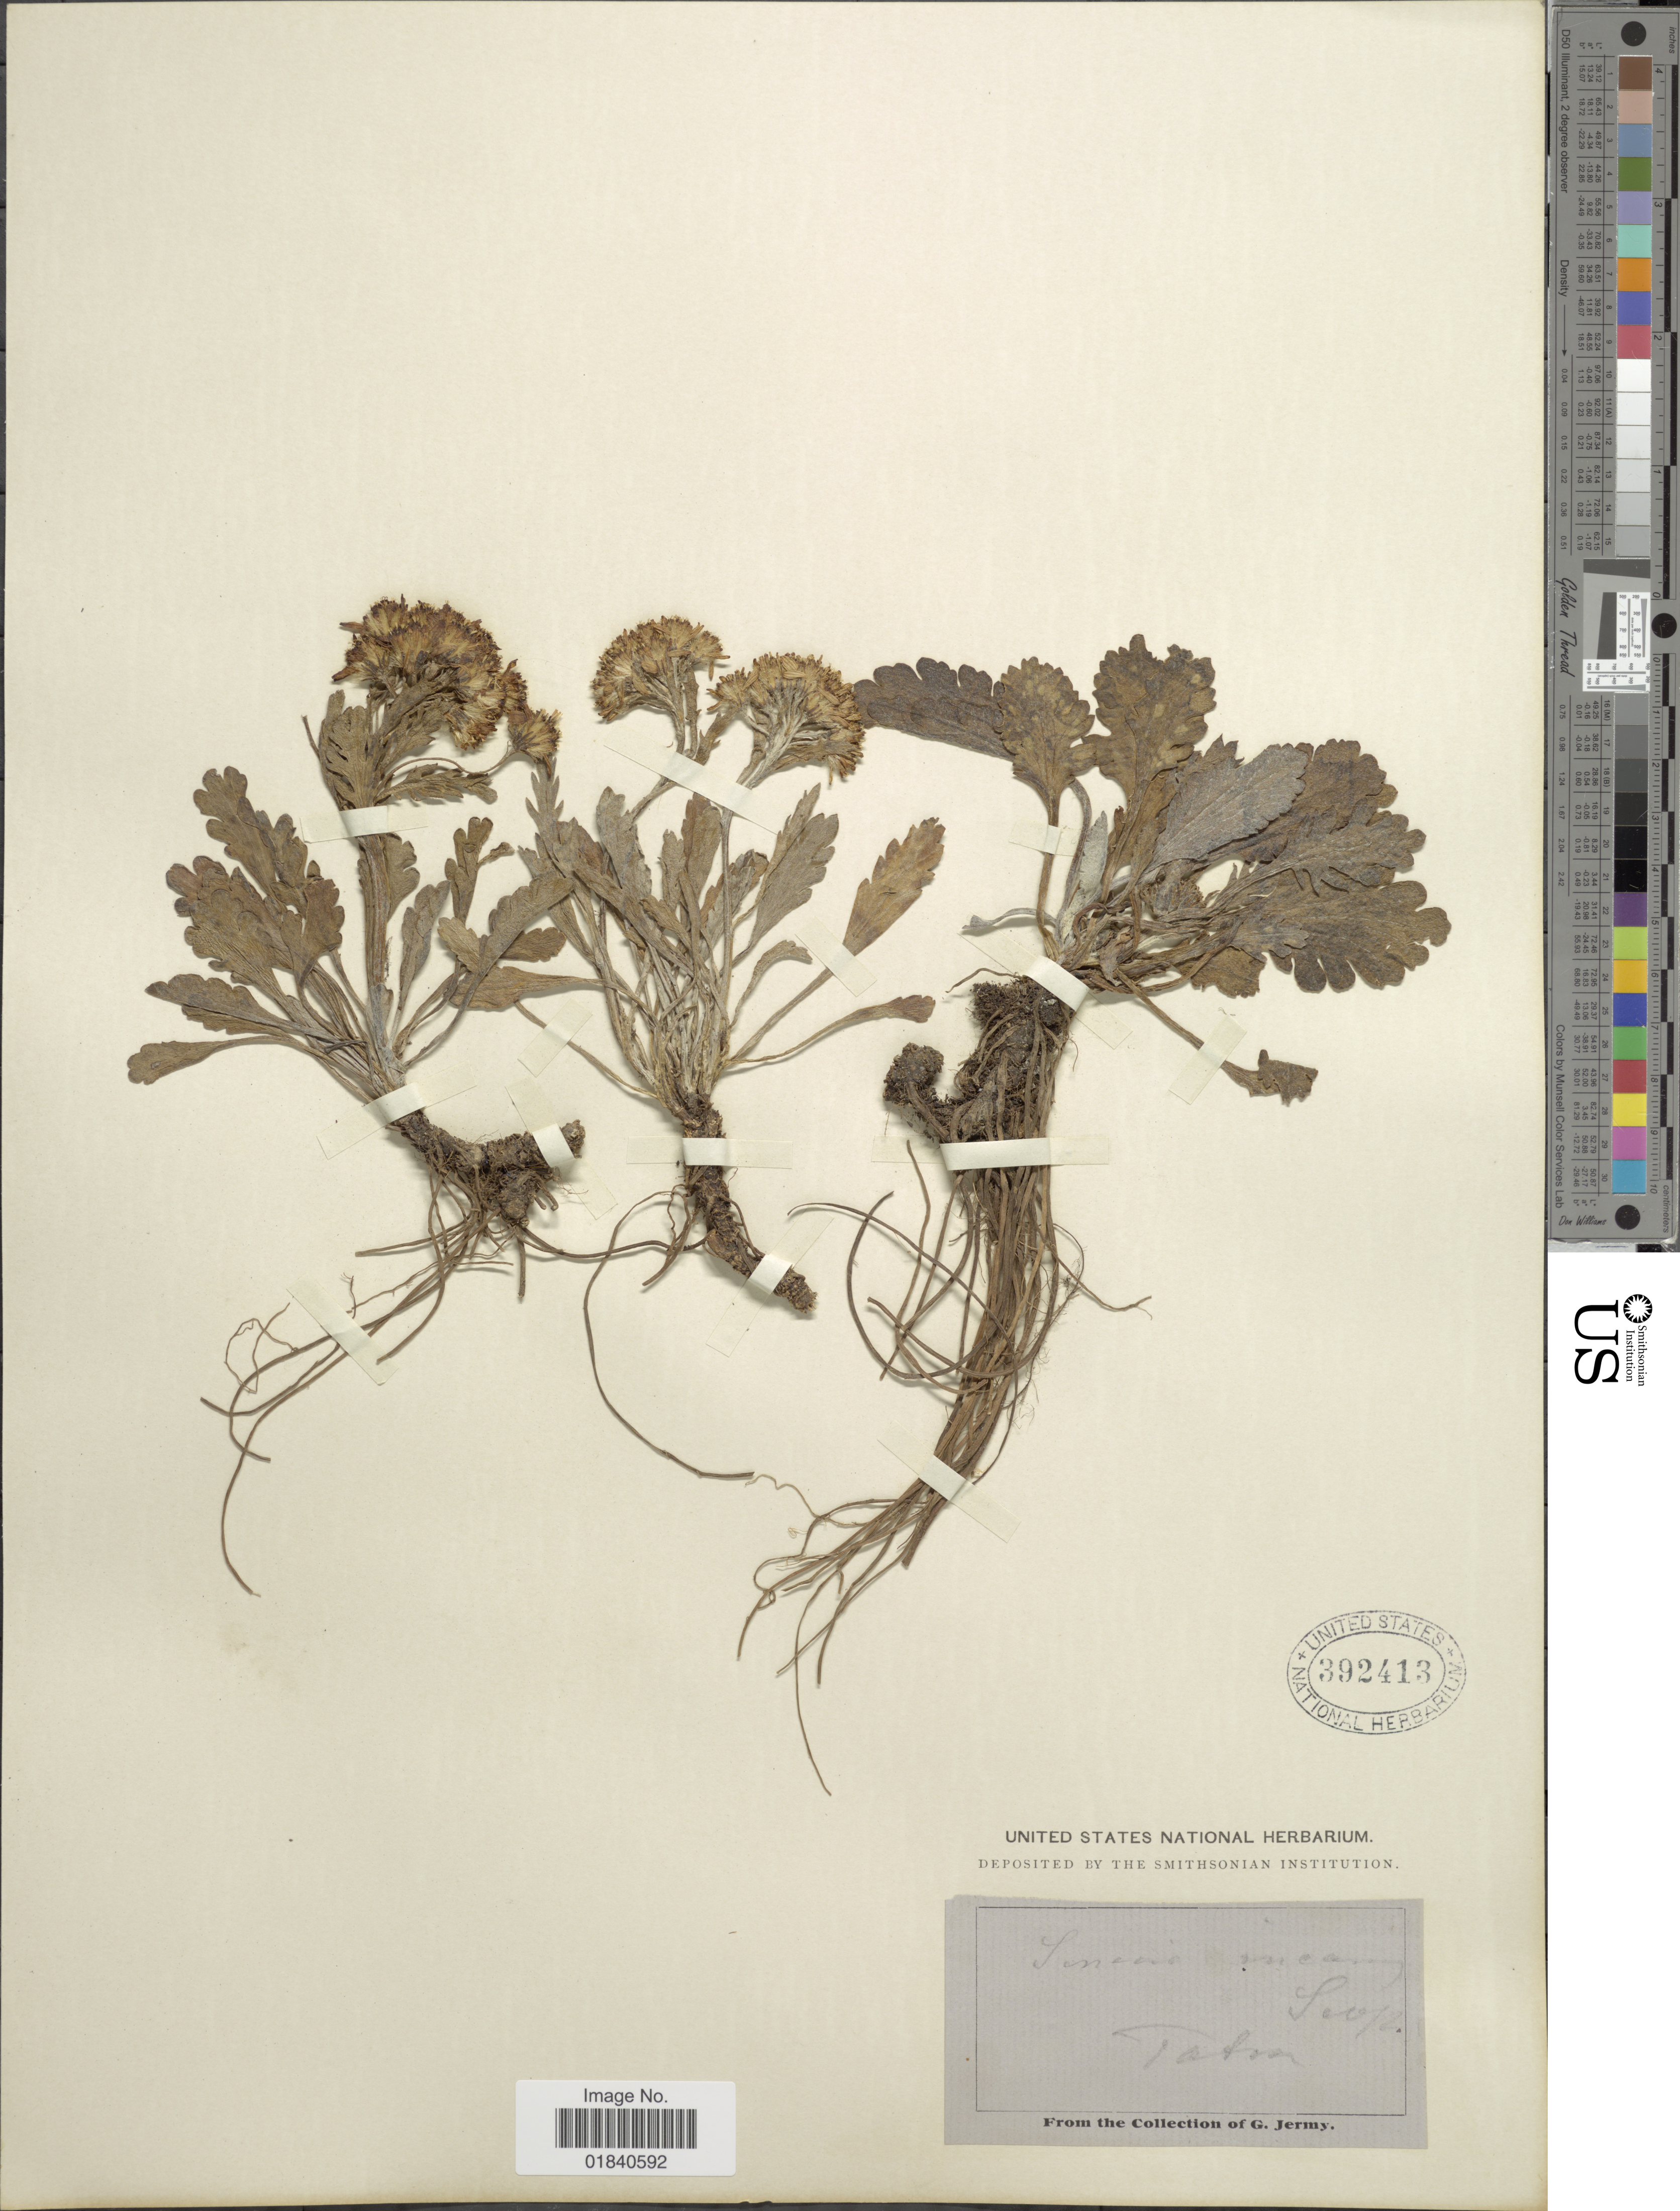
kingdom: Plantae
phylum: Tracheophyta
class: Magnoliopsida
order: Asterales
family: Asteraceae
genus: Jacobaea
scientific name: Jacobaea incana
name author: (L.) Veldkamp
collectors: G. Jermy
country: Hungary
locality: Tatra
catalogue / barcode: US 392413